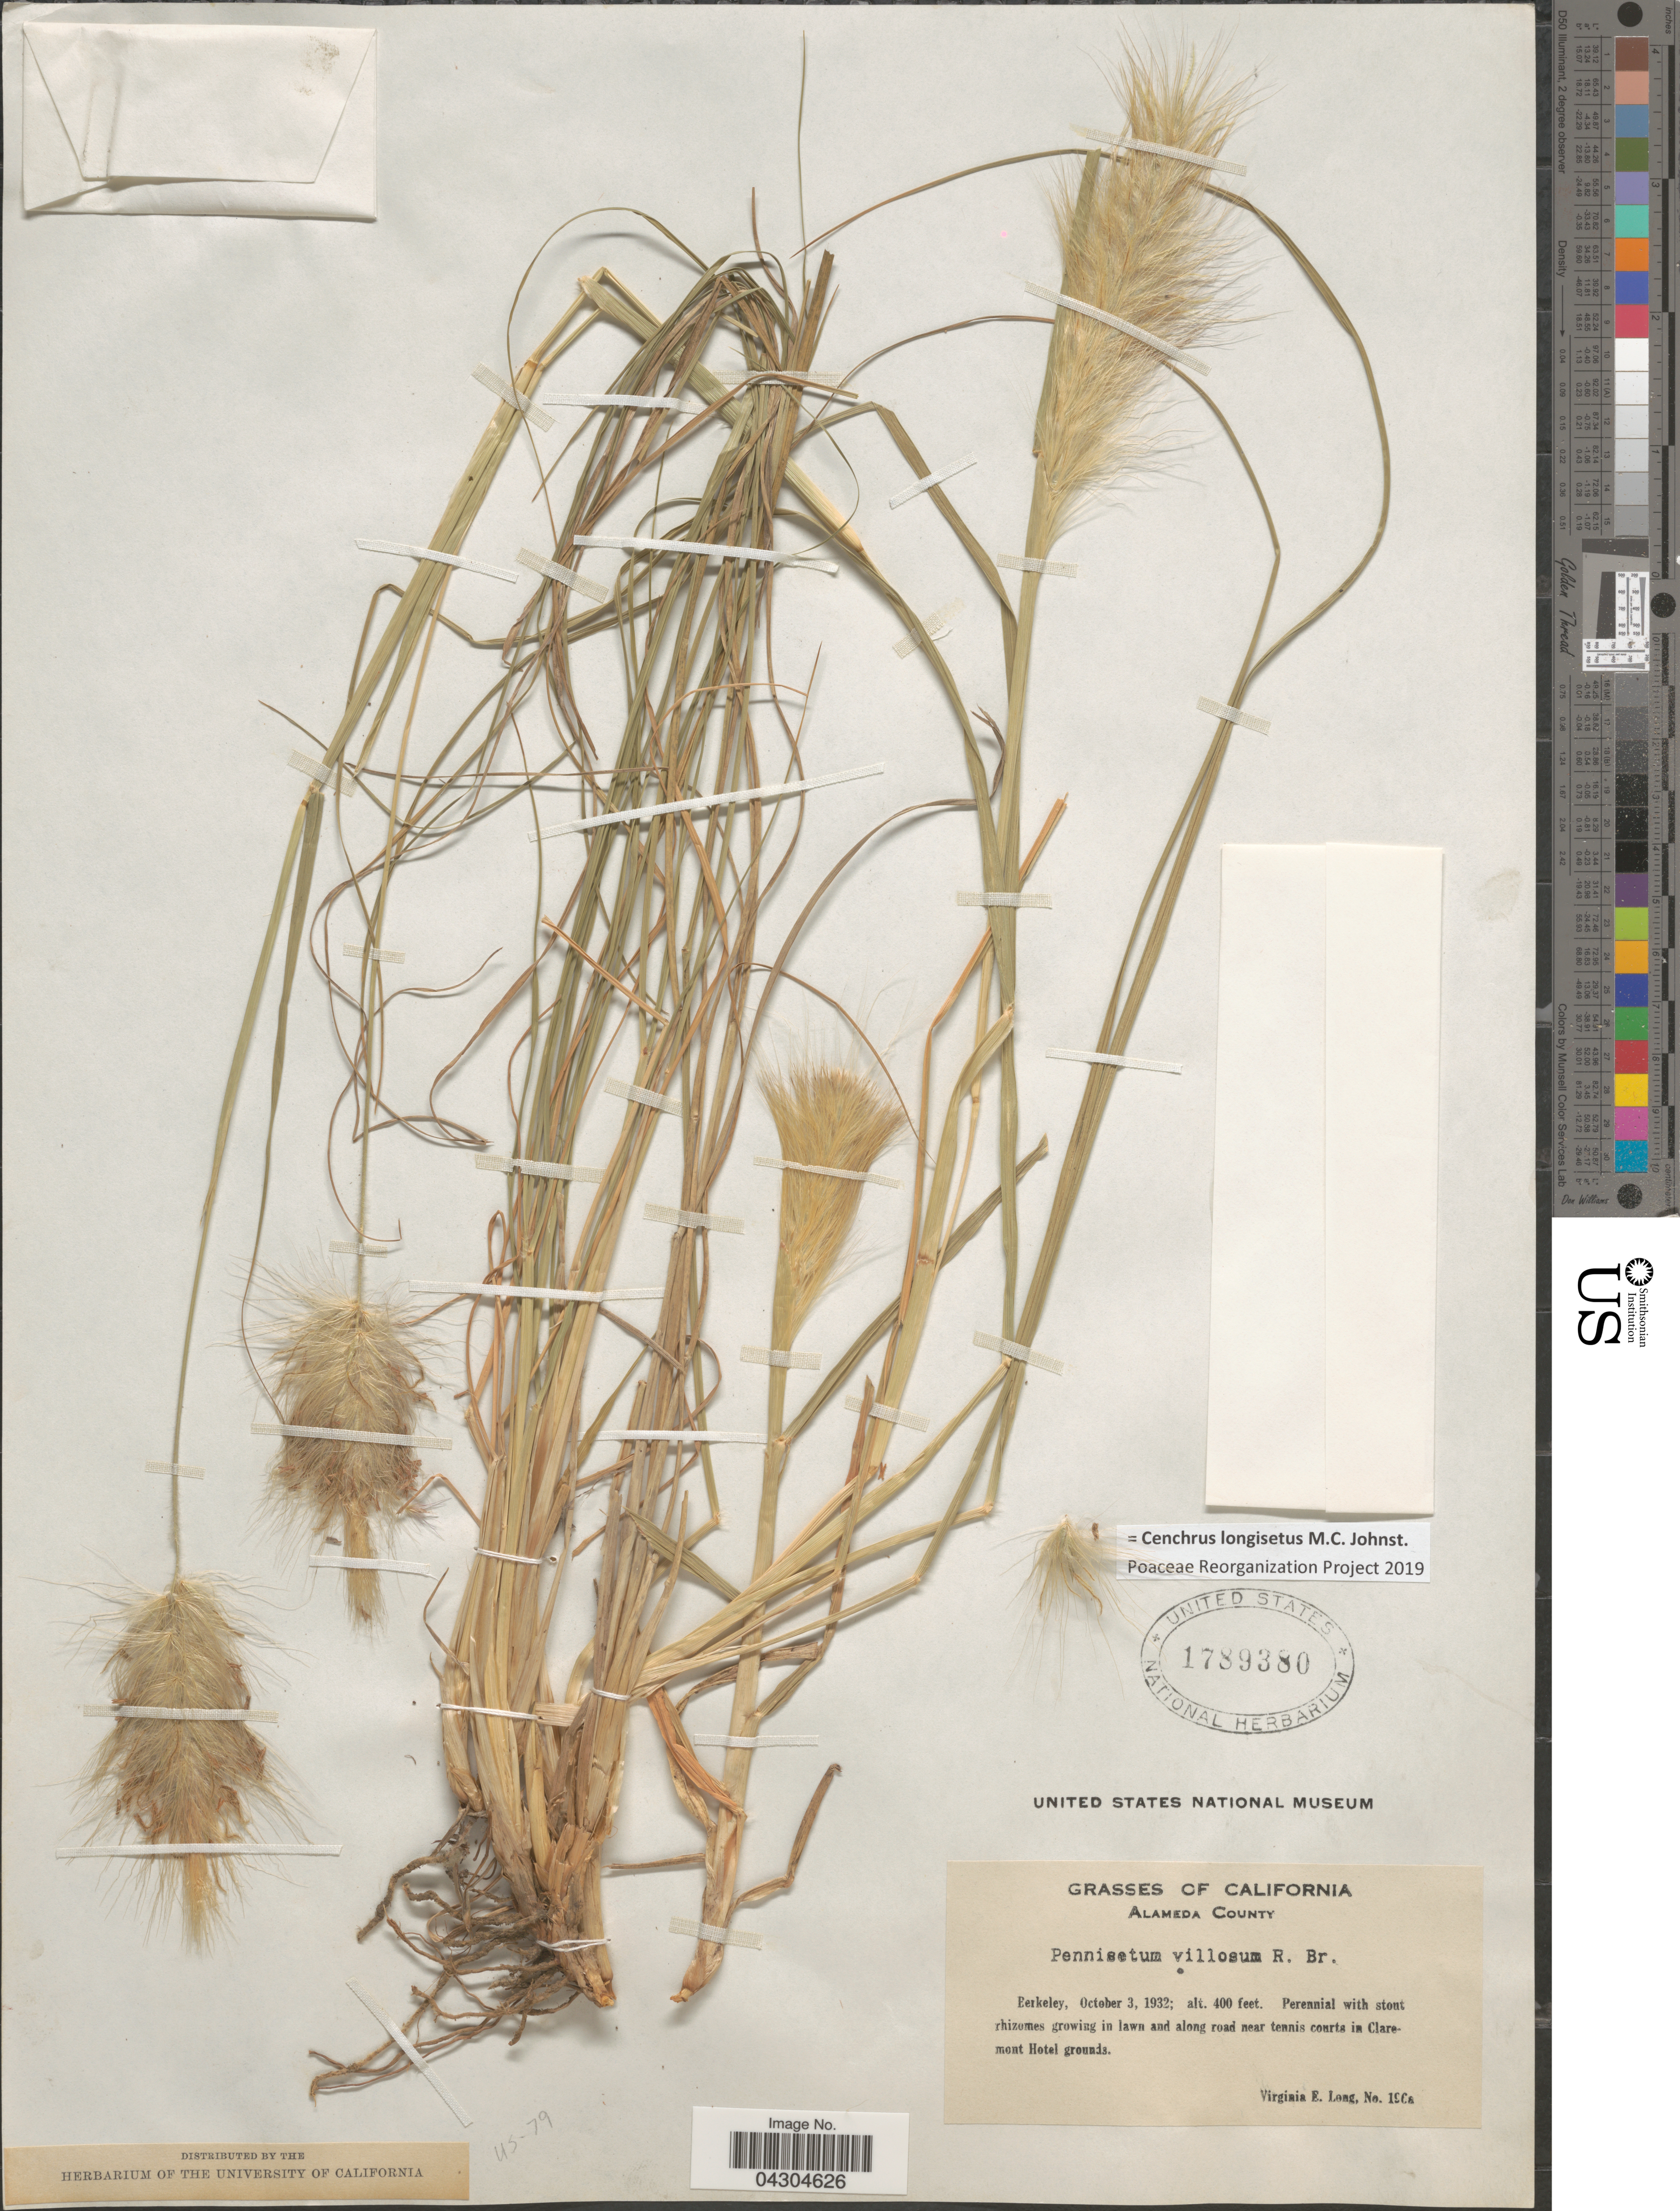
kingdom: Plantae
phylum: Tracheophyta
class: Liliopsida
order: Poales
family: Poaceae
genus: Cenchrus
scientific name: Cenchrus longisetus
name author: M.C. Johnst.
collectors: V. Long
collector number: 196a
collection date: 1932-10-03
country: United States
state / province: California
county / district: Alameda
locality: Alameda County. Berkeley.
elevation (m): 122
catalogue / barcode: US 1789380